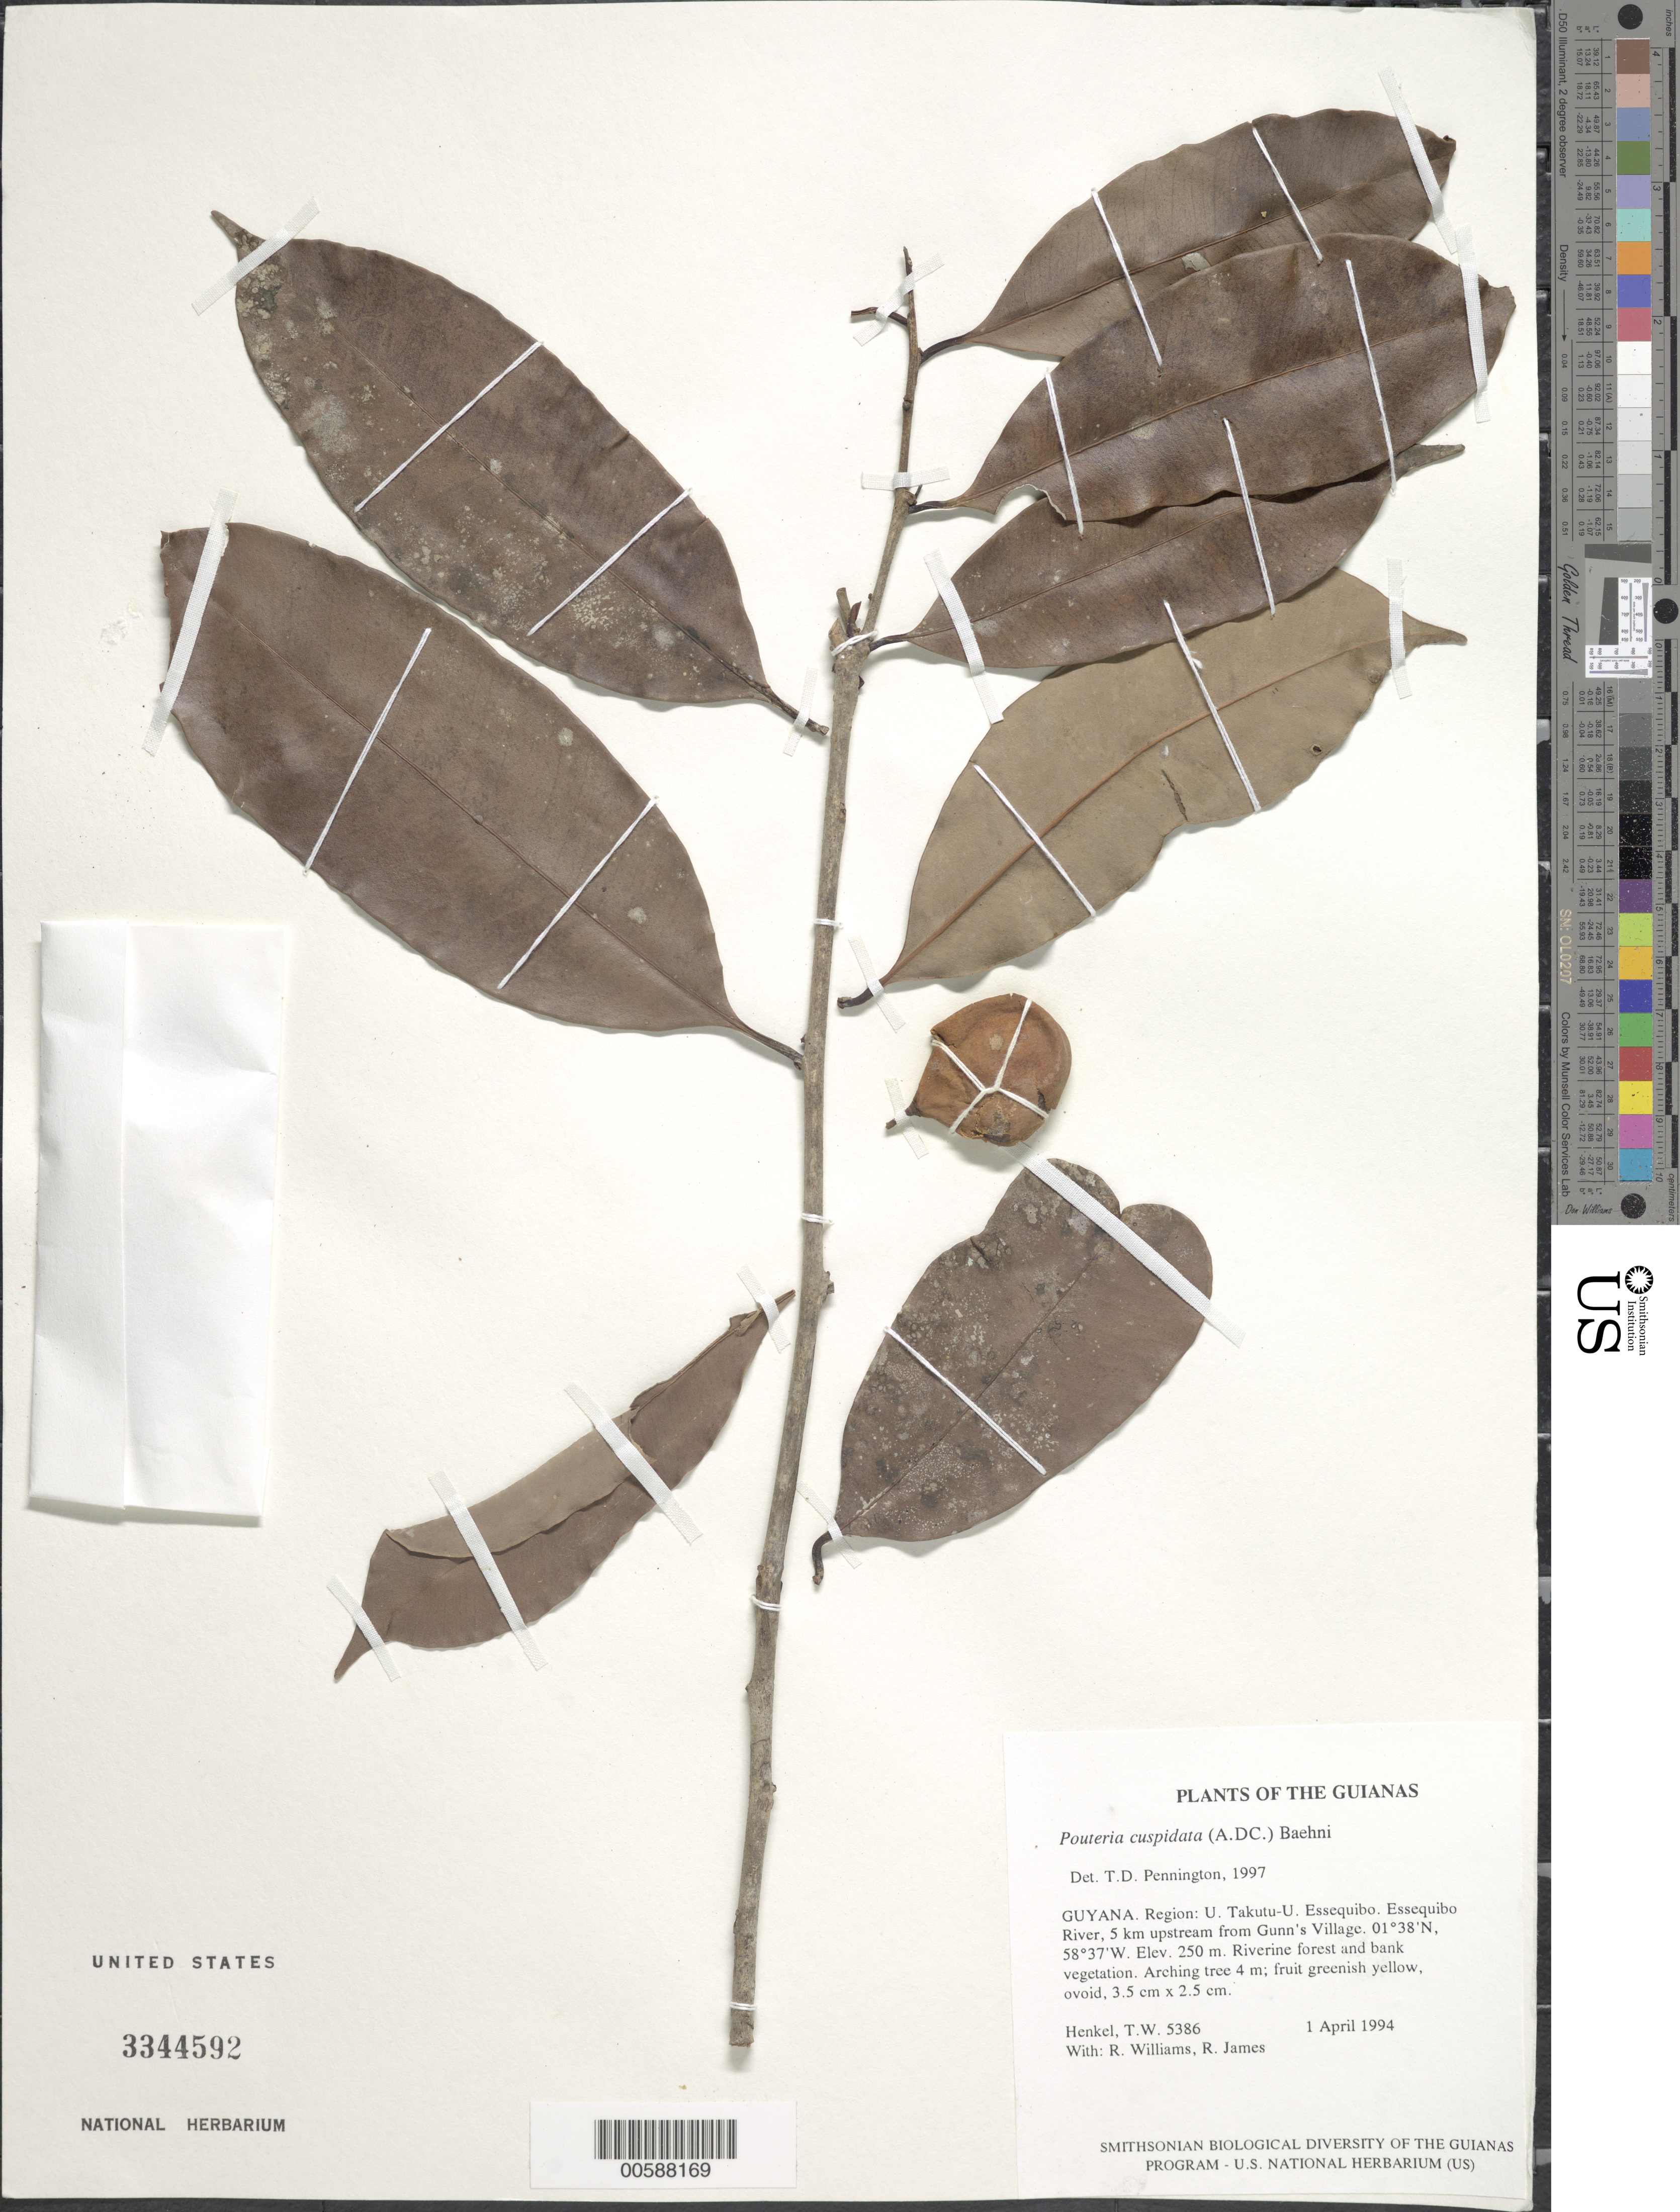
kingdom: Plantae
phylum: Tracheophyta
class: Magnoliopsida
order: Ericales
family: Sapotaceae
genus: Pouteria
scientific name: Pouteria cuspidata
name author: (A. DC.) Baehni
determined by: Pennington, T. D., (K)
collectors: T. Henkel, R. Williams & R. James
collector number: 5386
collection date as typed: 1 April 1994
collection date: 1994-04-01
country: Guyana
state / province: U. Takutu-U. Essequibo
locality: Essequibo River, 5 km upstream from Gunn's Village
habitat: Riverine forest and bank vegetation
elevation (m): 250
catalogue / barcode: US 3344592